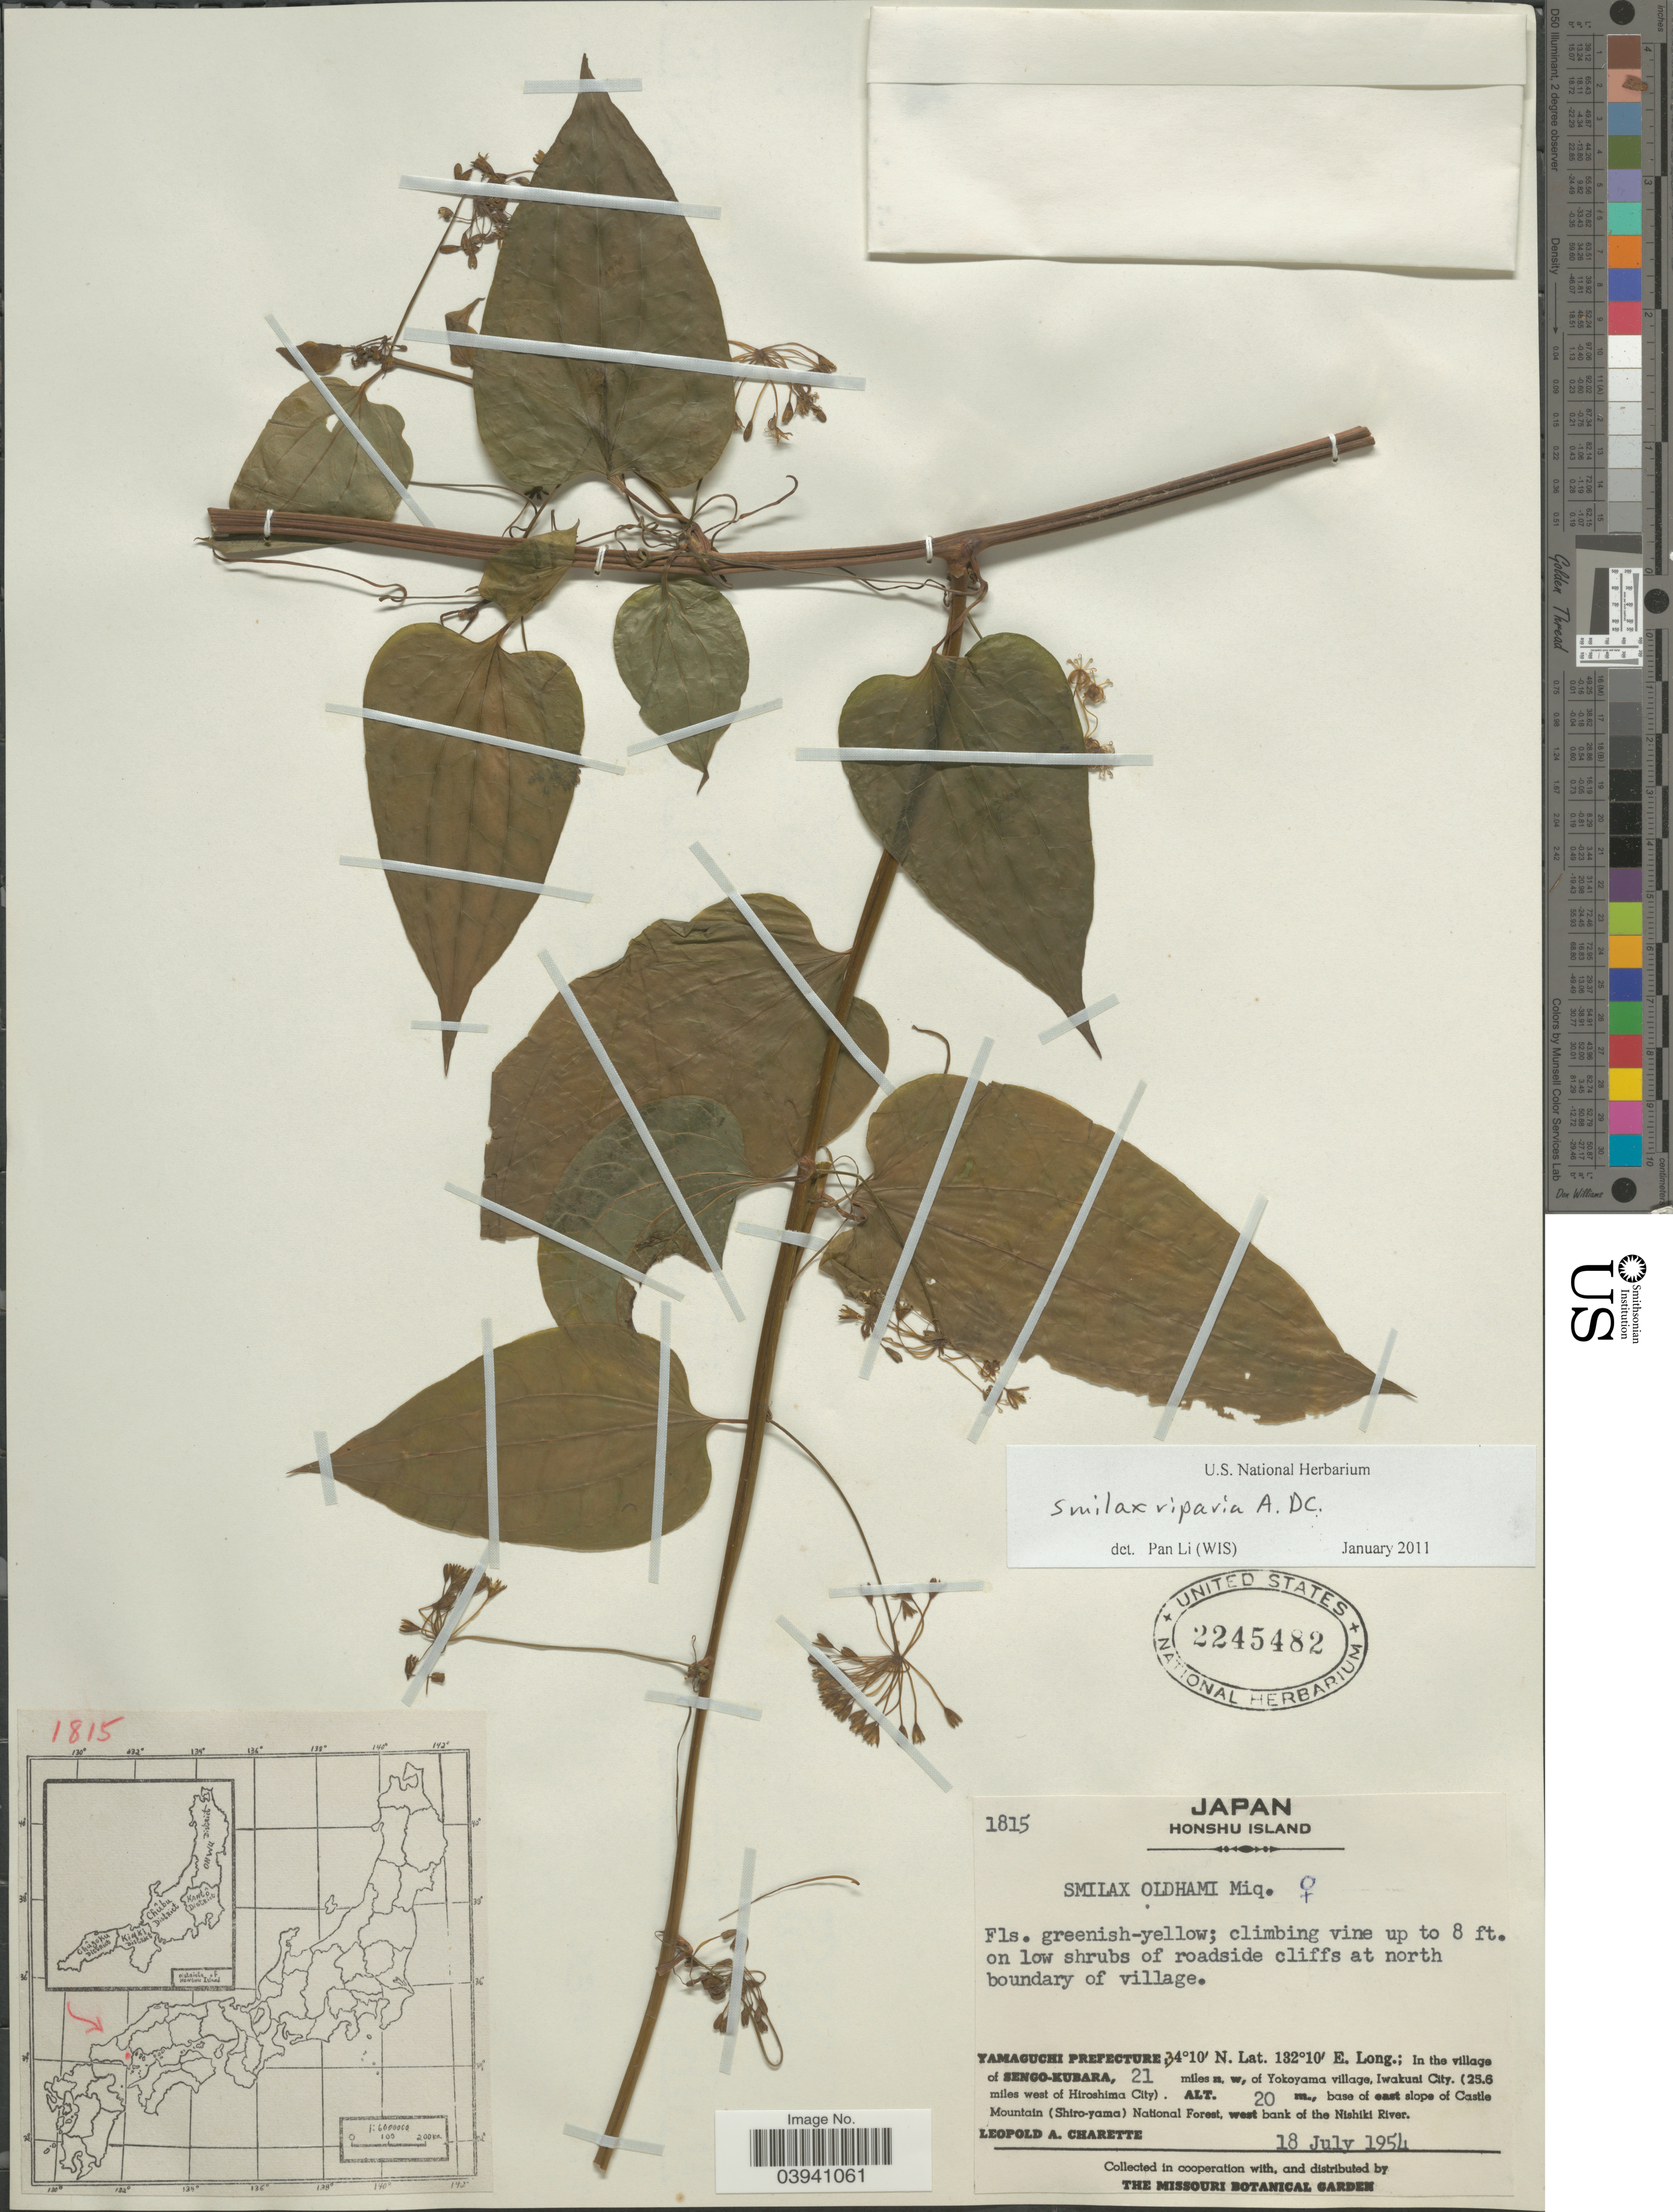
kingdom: Plantae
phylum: Tracheophyta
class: Liliopsida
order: Liliales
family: Smilacaceae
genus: Smilax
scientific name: Smilax riparia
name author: A. DC.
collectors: L. A. Charette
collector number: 1815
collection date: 1954-07-18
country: Japan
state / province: Yamaguti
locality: Honshu Island. At north boundary of village. Yamaguchi Prefecture; In the village of Sengo-Kubara, 21 miles n. w, of Yokoyama village, Iwakuni City. (25.6 miles west of Hiroshima City). Base of east slope of Castle Mountain (Shiro-yama) National Forest, west bank of the Nishiki River.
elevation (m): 20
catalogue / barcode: US 2245482